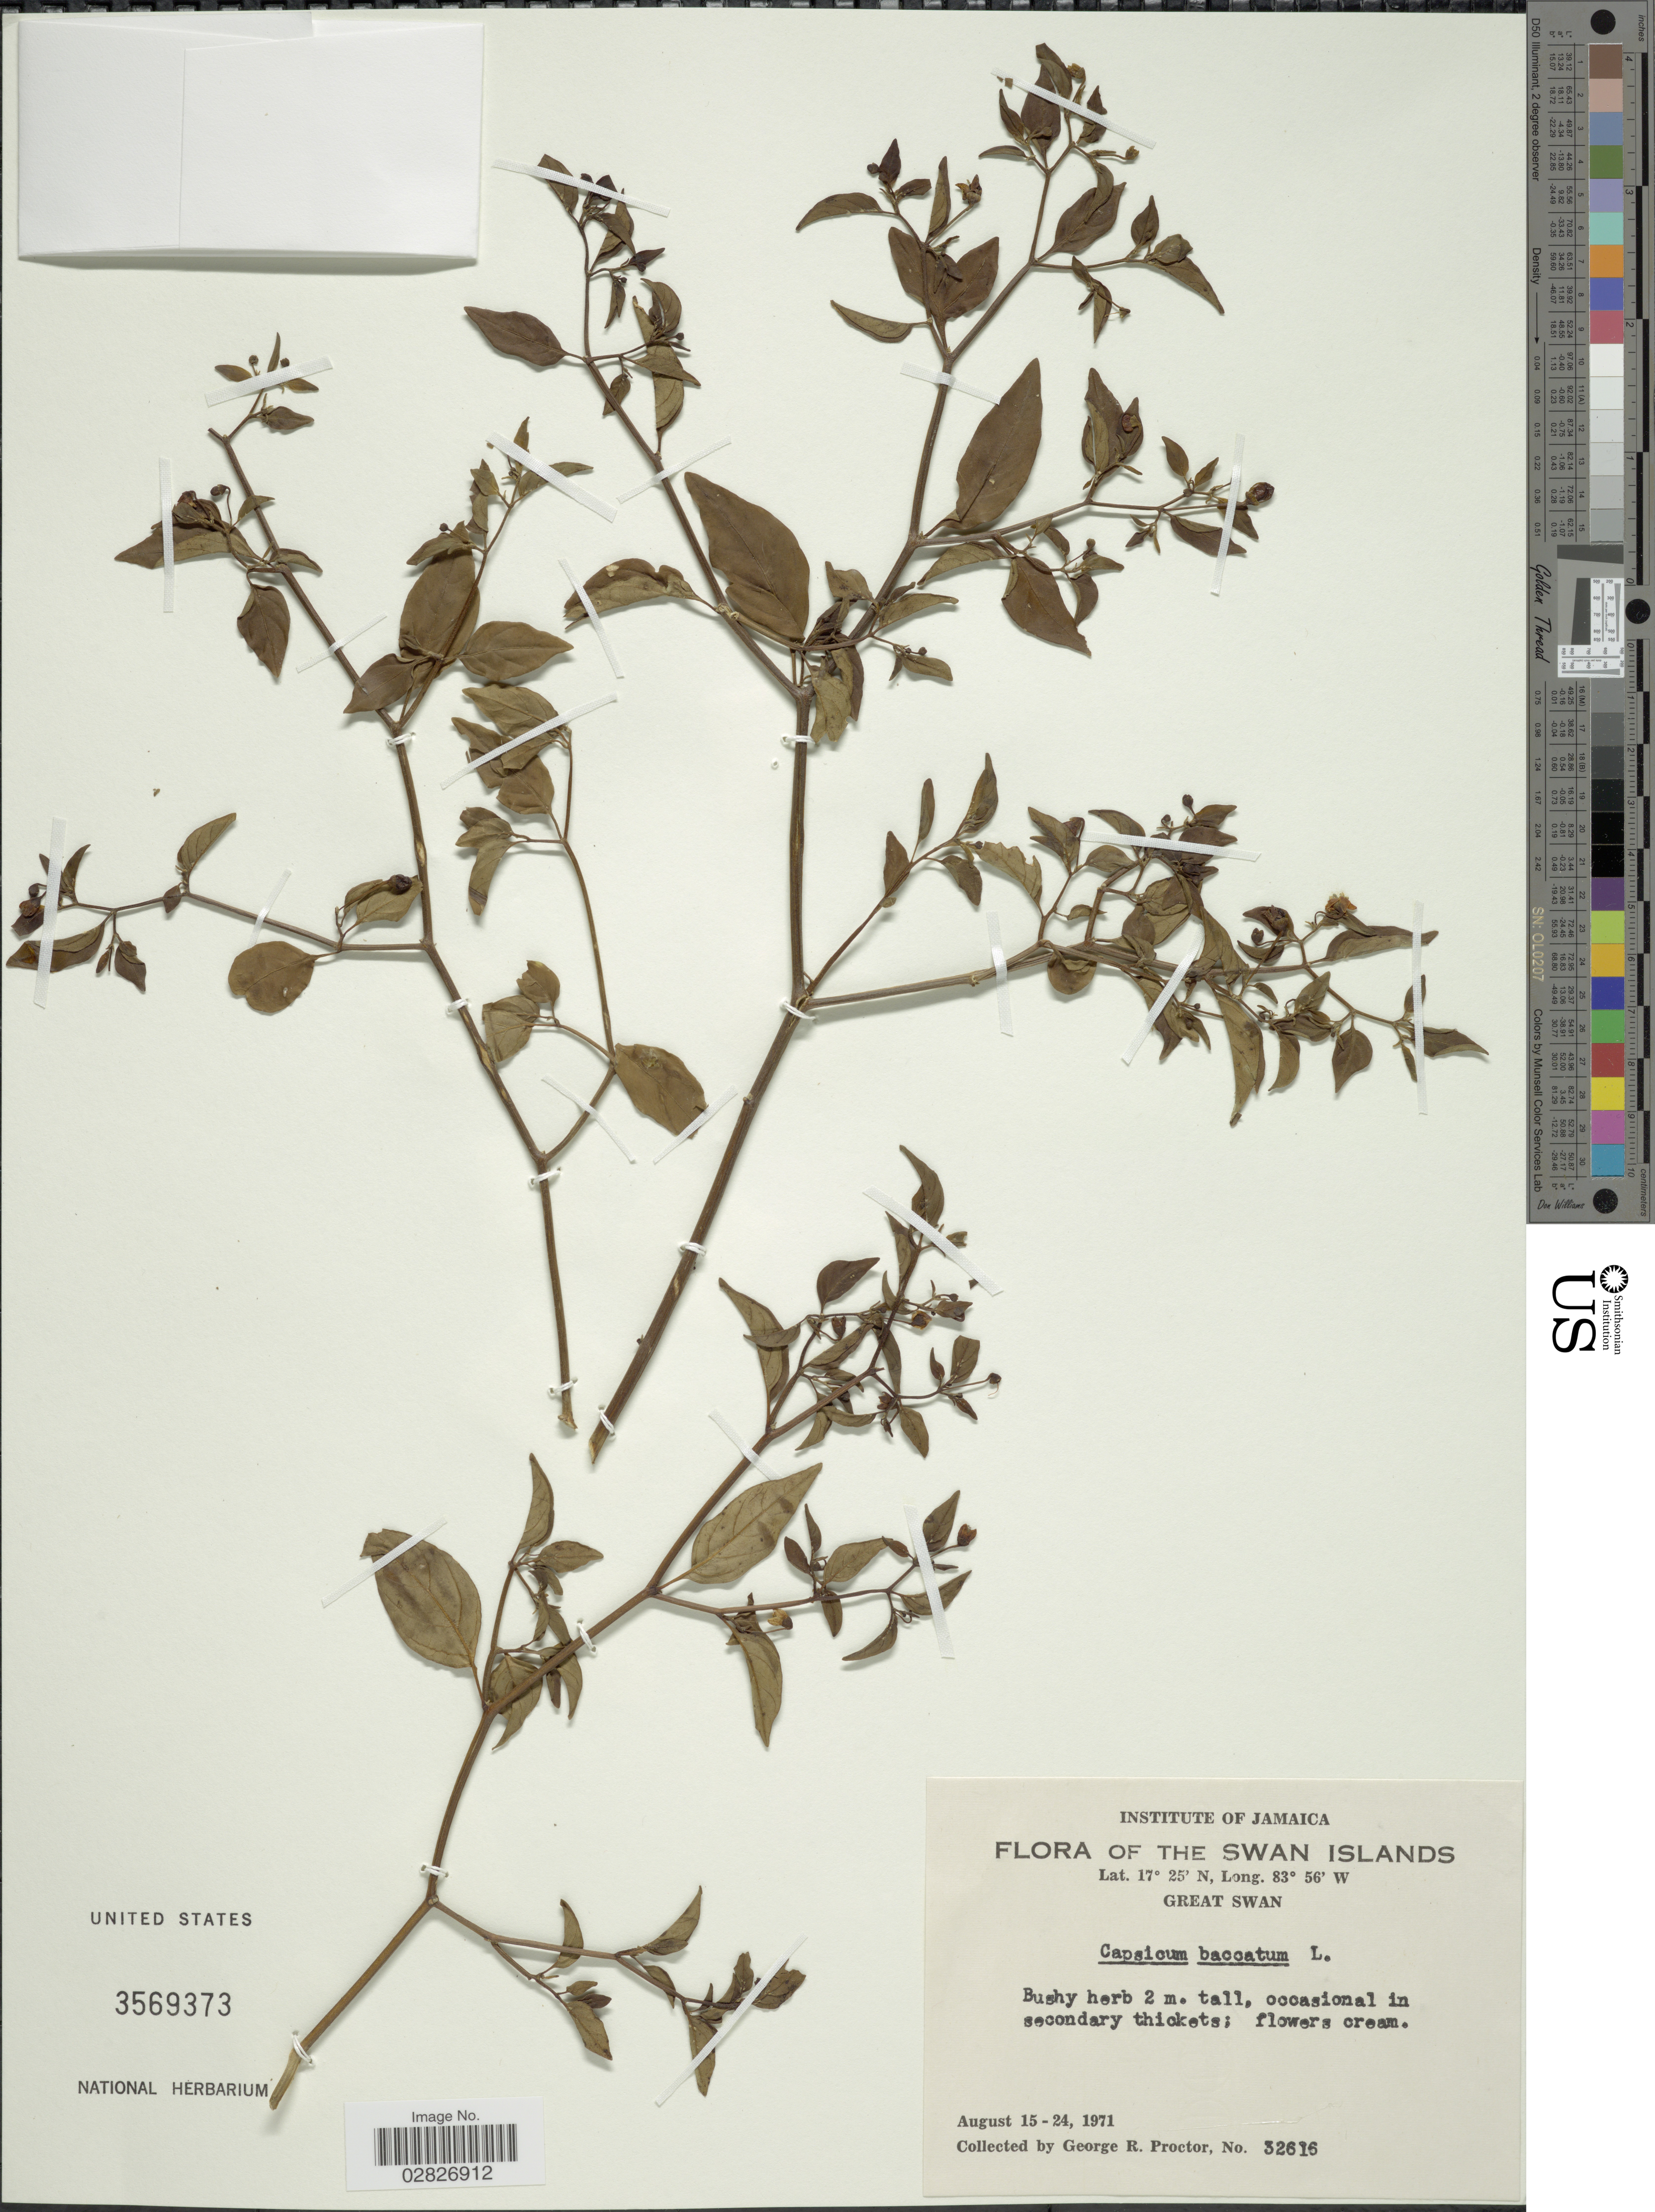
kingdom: Plantae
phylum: Tracheophyta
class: Magnoliopsida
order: Solanales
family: Solanaceae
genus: Capsicum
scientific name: Capsicum baccatum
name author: L.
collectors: G. R. Proctor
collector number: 32616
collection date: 1971-08-15/1971-08-24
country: Honduras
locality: Swan Islands, Great Swan.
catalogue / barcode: US 3569373